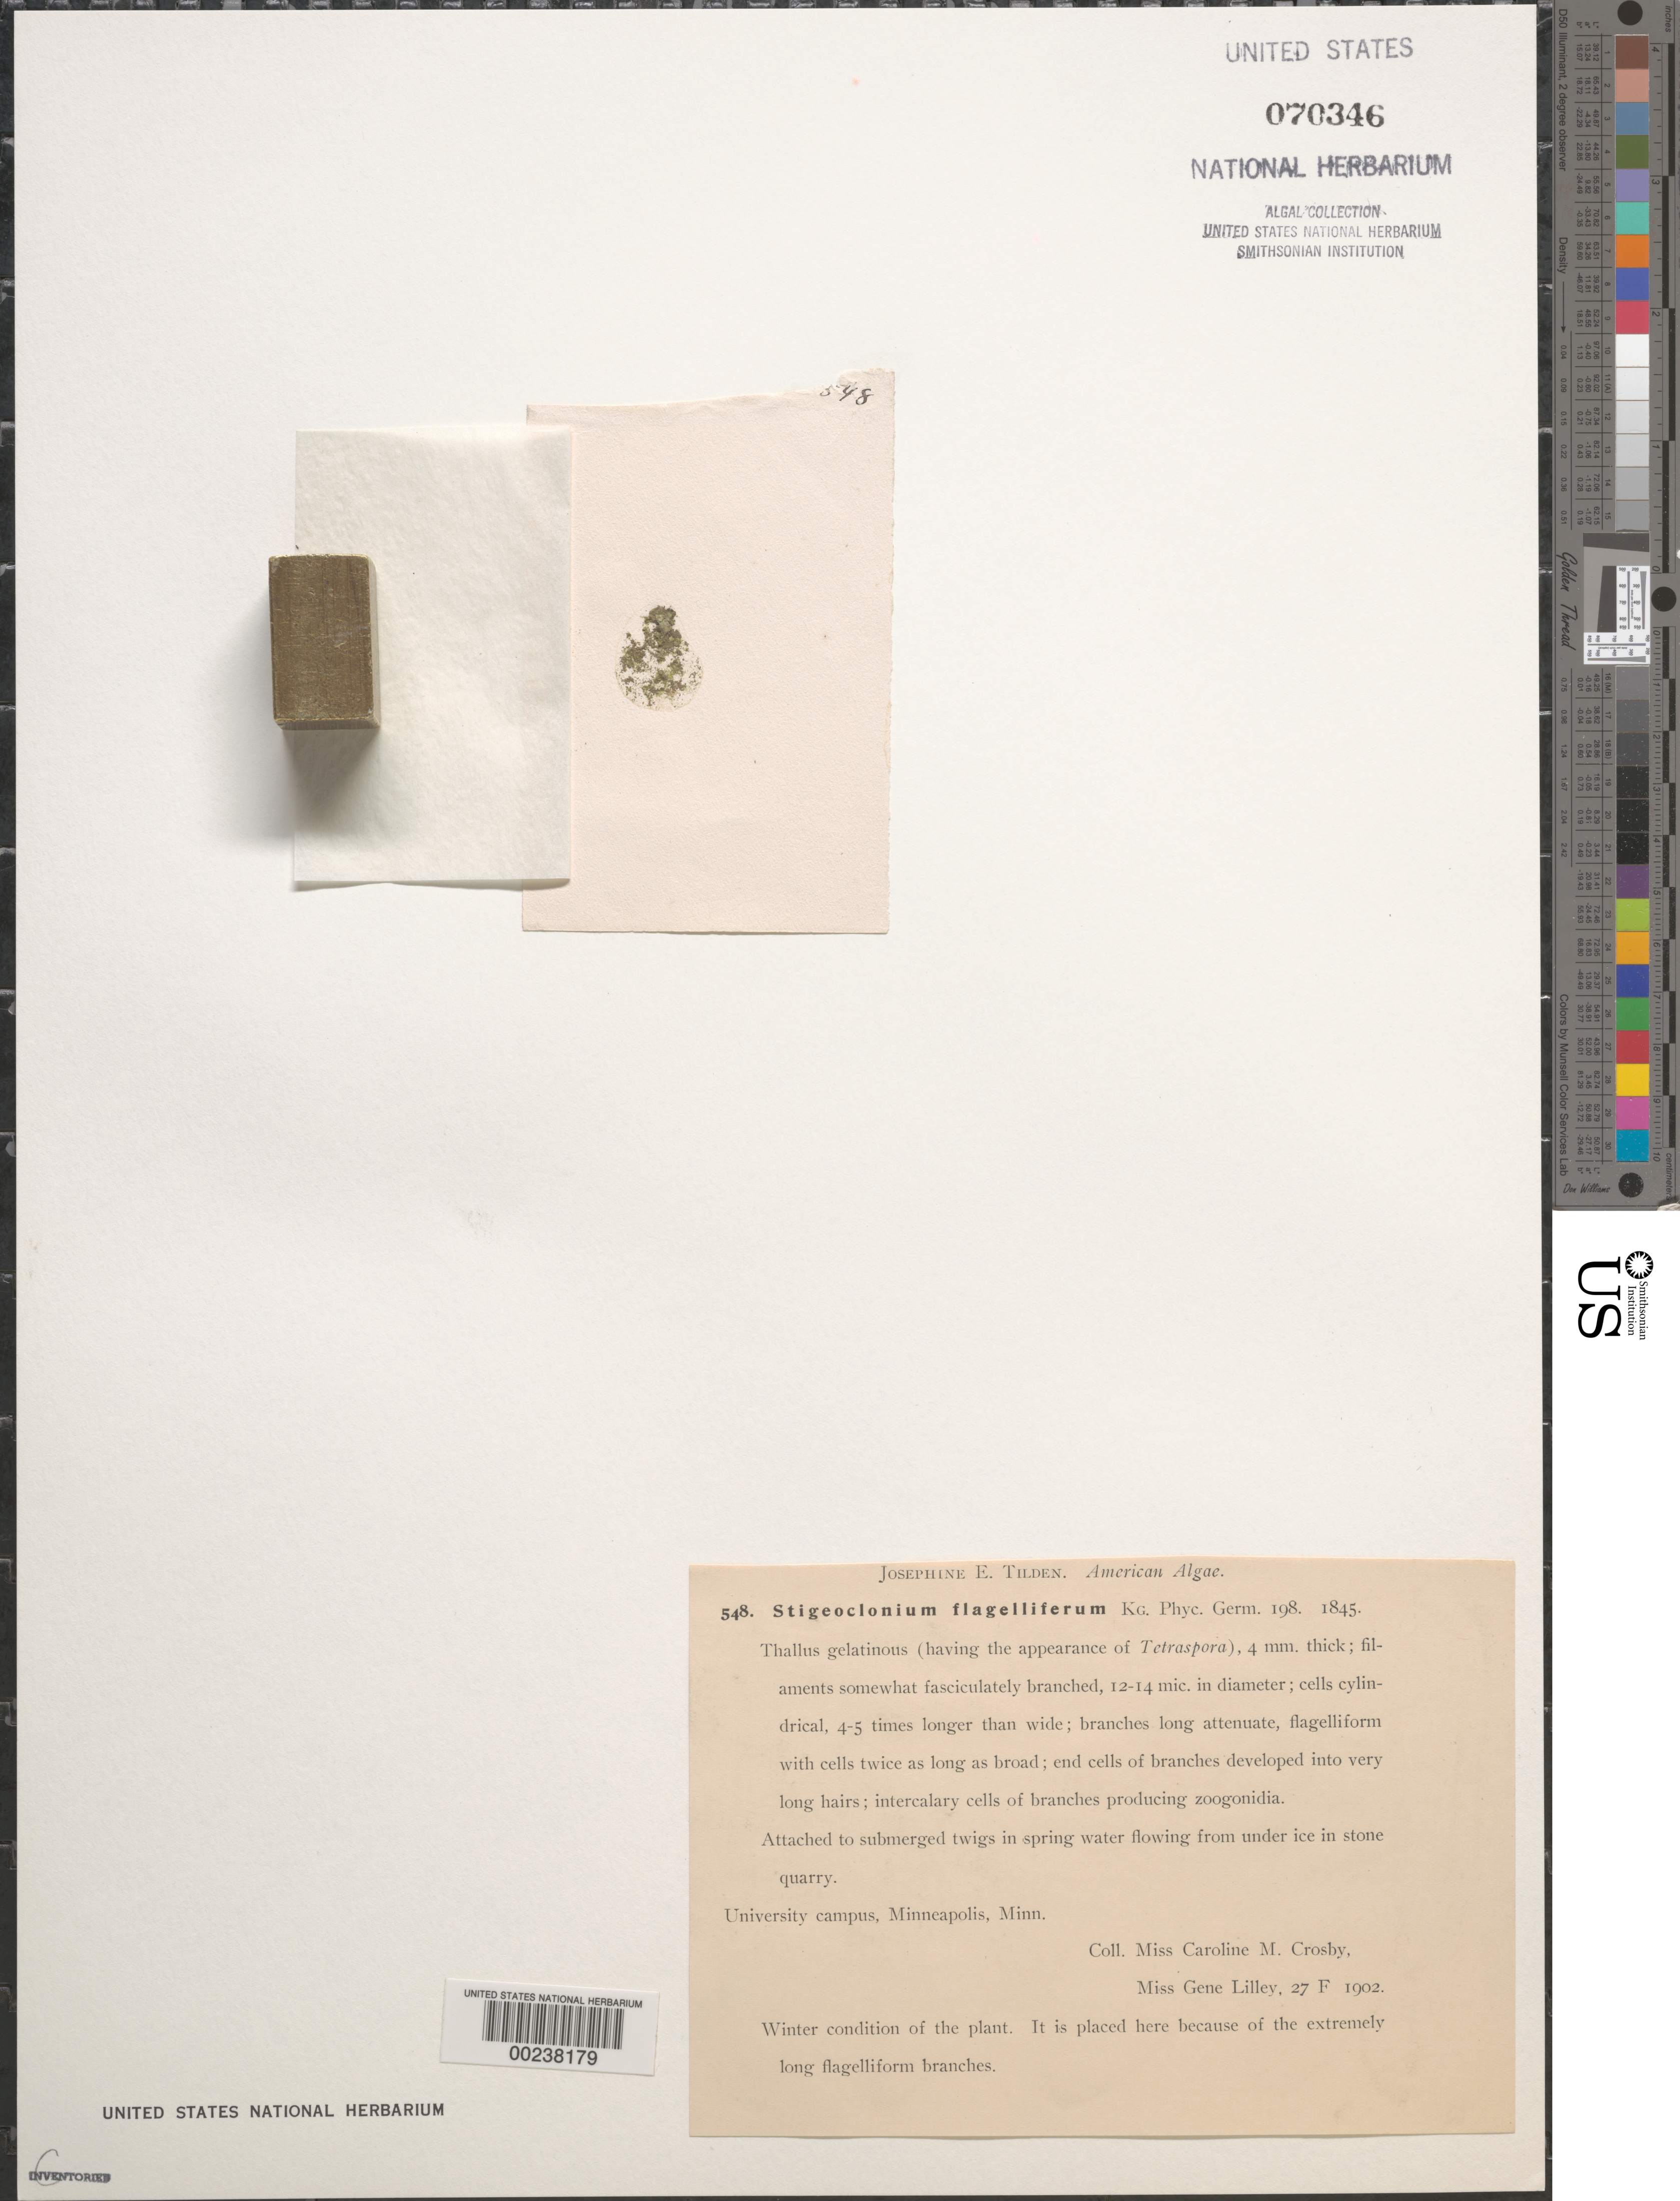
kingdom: Plantae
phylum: Chlorophyta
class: Chlorophyceae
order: Chaetophorales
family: Chaetophoraceae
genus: Stigeoclonium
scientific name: Stigeoclonium flagelliferum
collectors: C. M. Crosby & G. Lilley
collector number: JET 548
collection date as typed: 27 Feb 1902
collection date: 1902-02-27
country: United States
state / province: Minnesota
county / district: Hennepin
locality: Minneapolis, University of Minnesota campus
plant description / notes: Tilden, American Algae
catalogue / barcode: US 70346